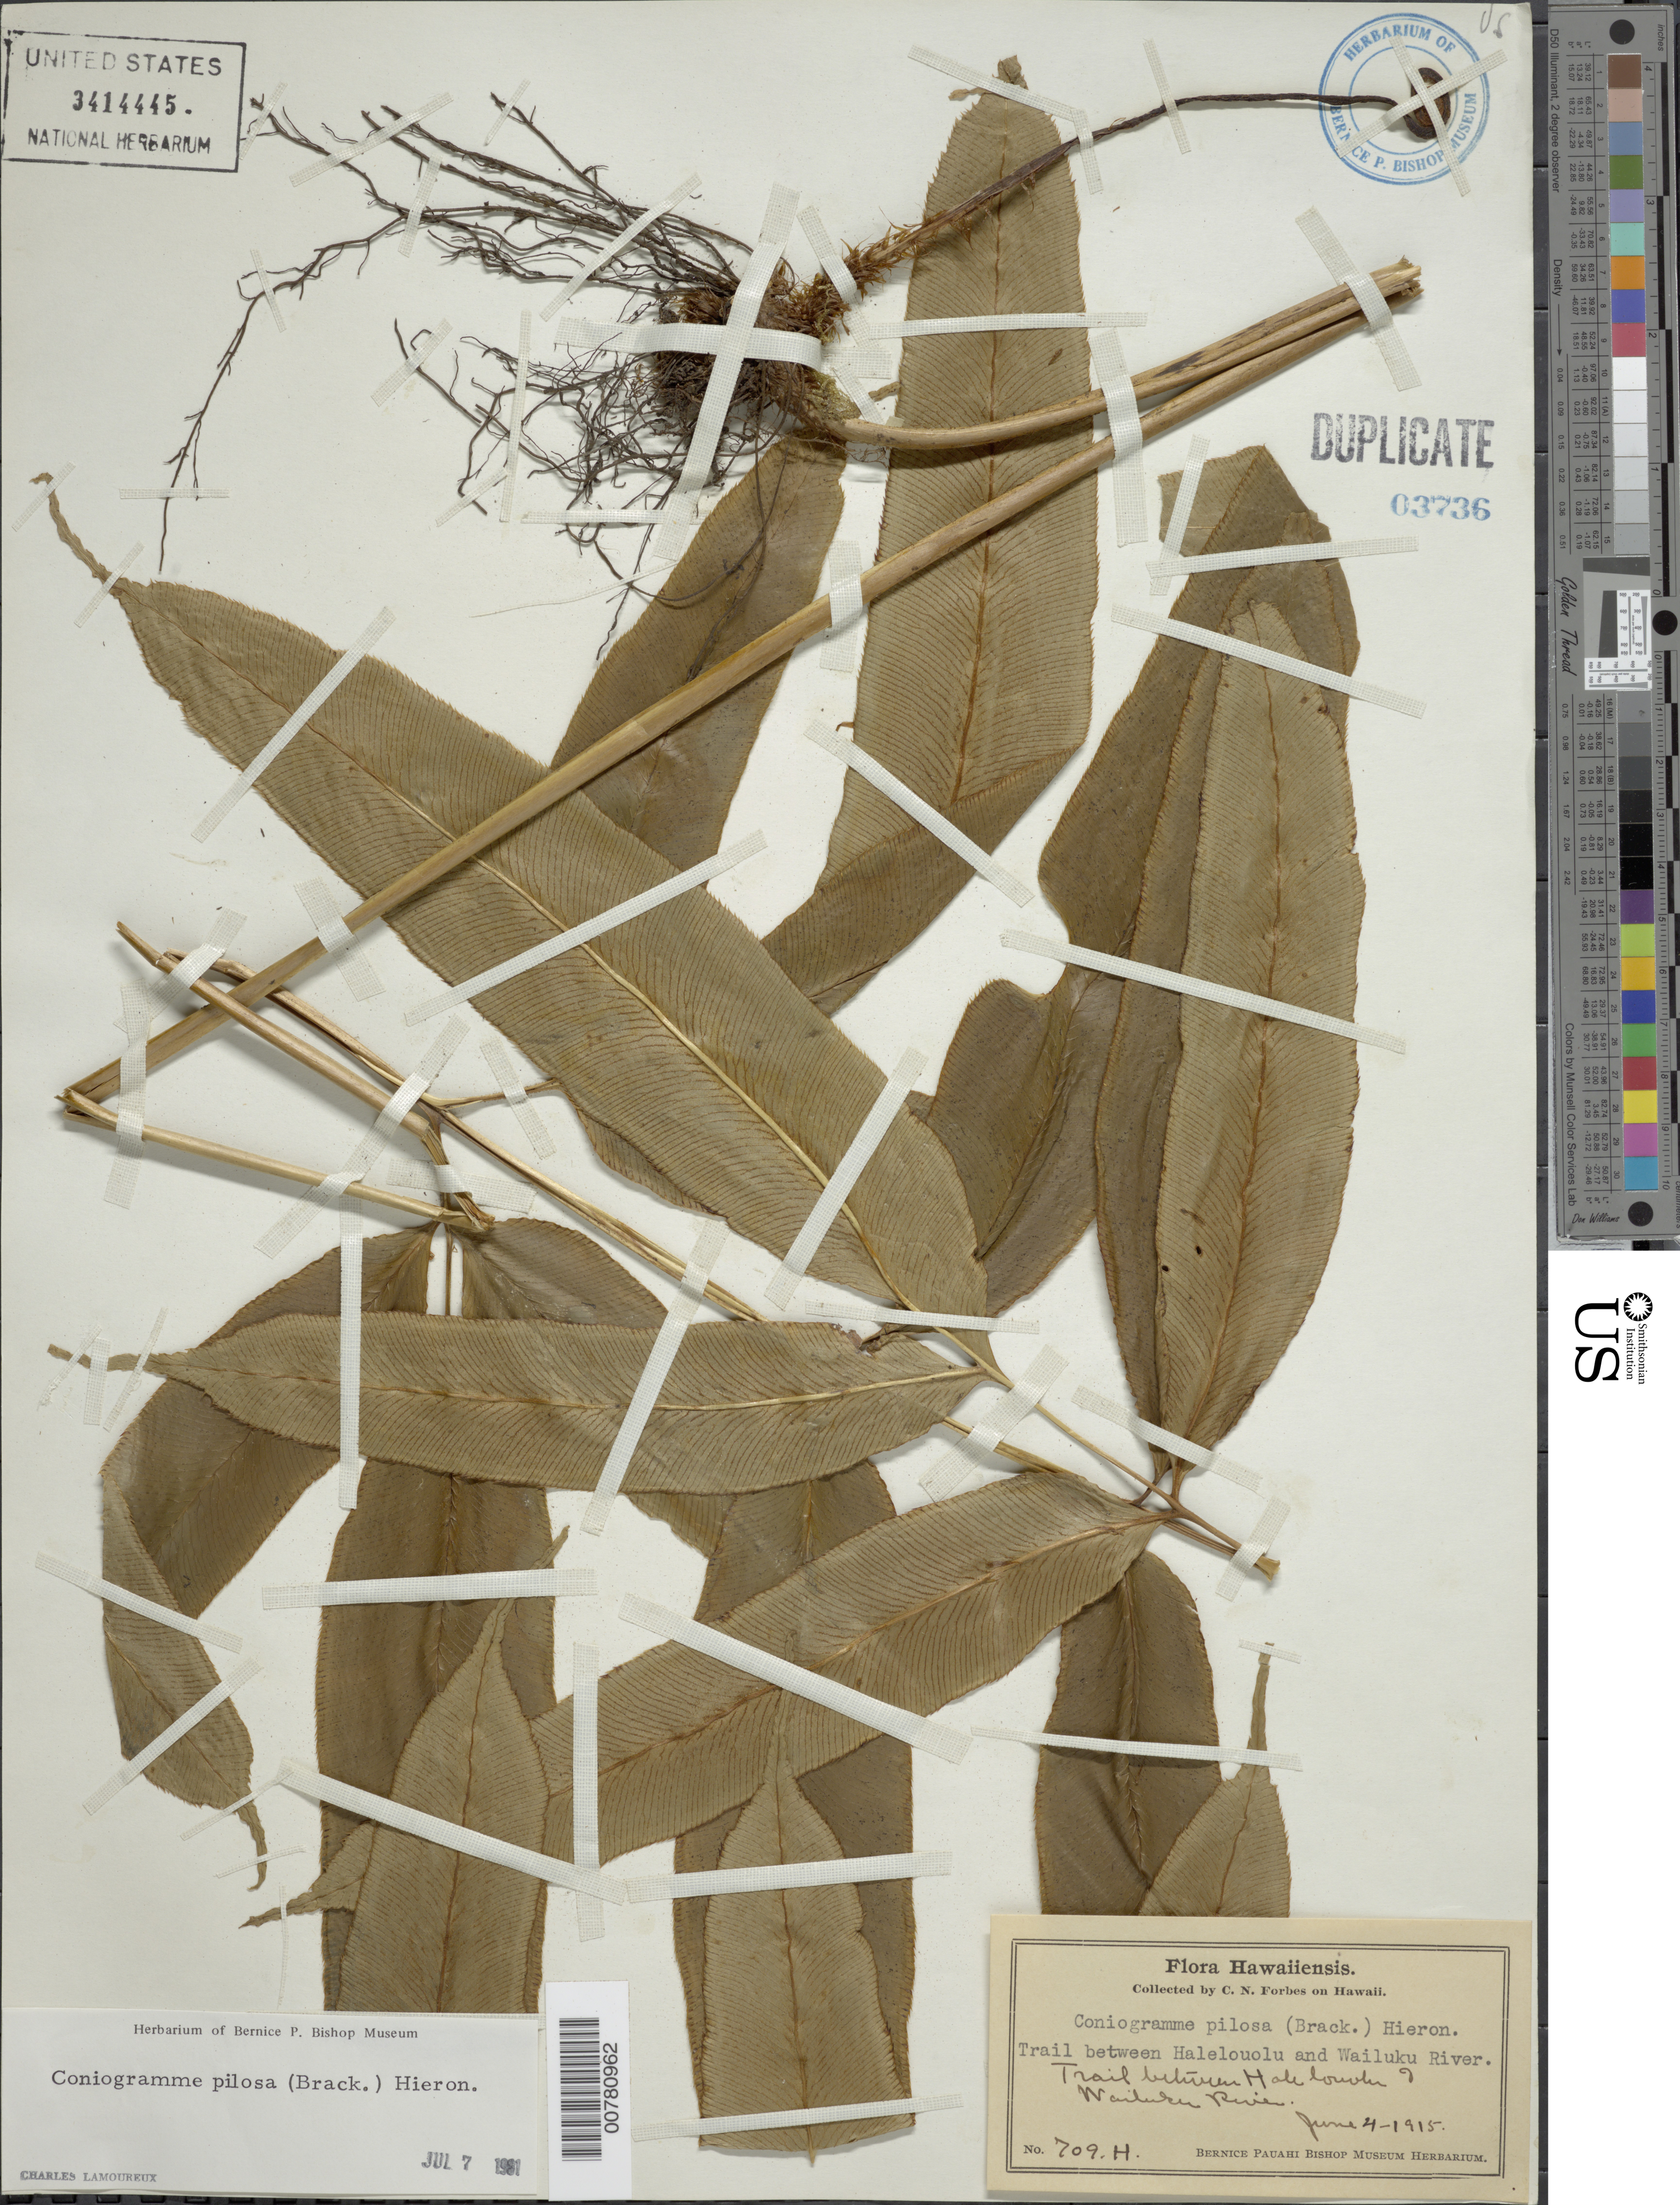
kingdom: Plantae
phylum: Tracheophyta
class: Polypodiopsida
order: Polypodiales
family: Pteridaceae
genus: Coniogramme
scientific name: Coniogramme pilosa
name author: (Brack.) Hieron.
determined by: Lamoureux, C. H.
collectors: C. N. Forbes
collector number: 709.H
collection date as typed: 4 Jun 1915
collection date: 1915-06-04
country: United States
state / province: Hawaii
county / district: Hawaii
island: Hawaii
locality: Trail between Halelouolu and Wailuku River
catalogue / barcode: US 3414445